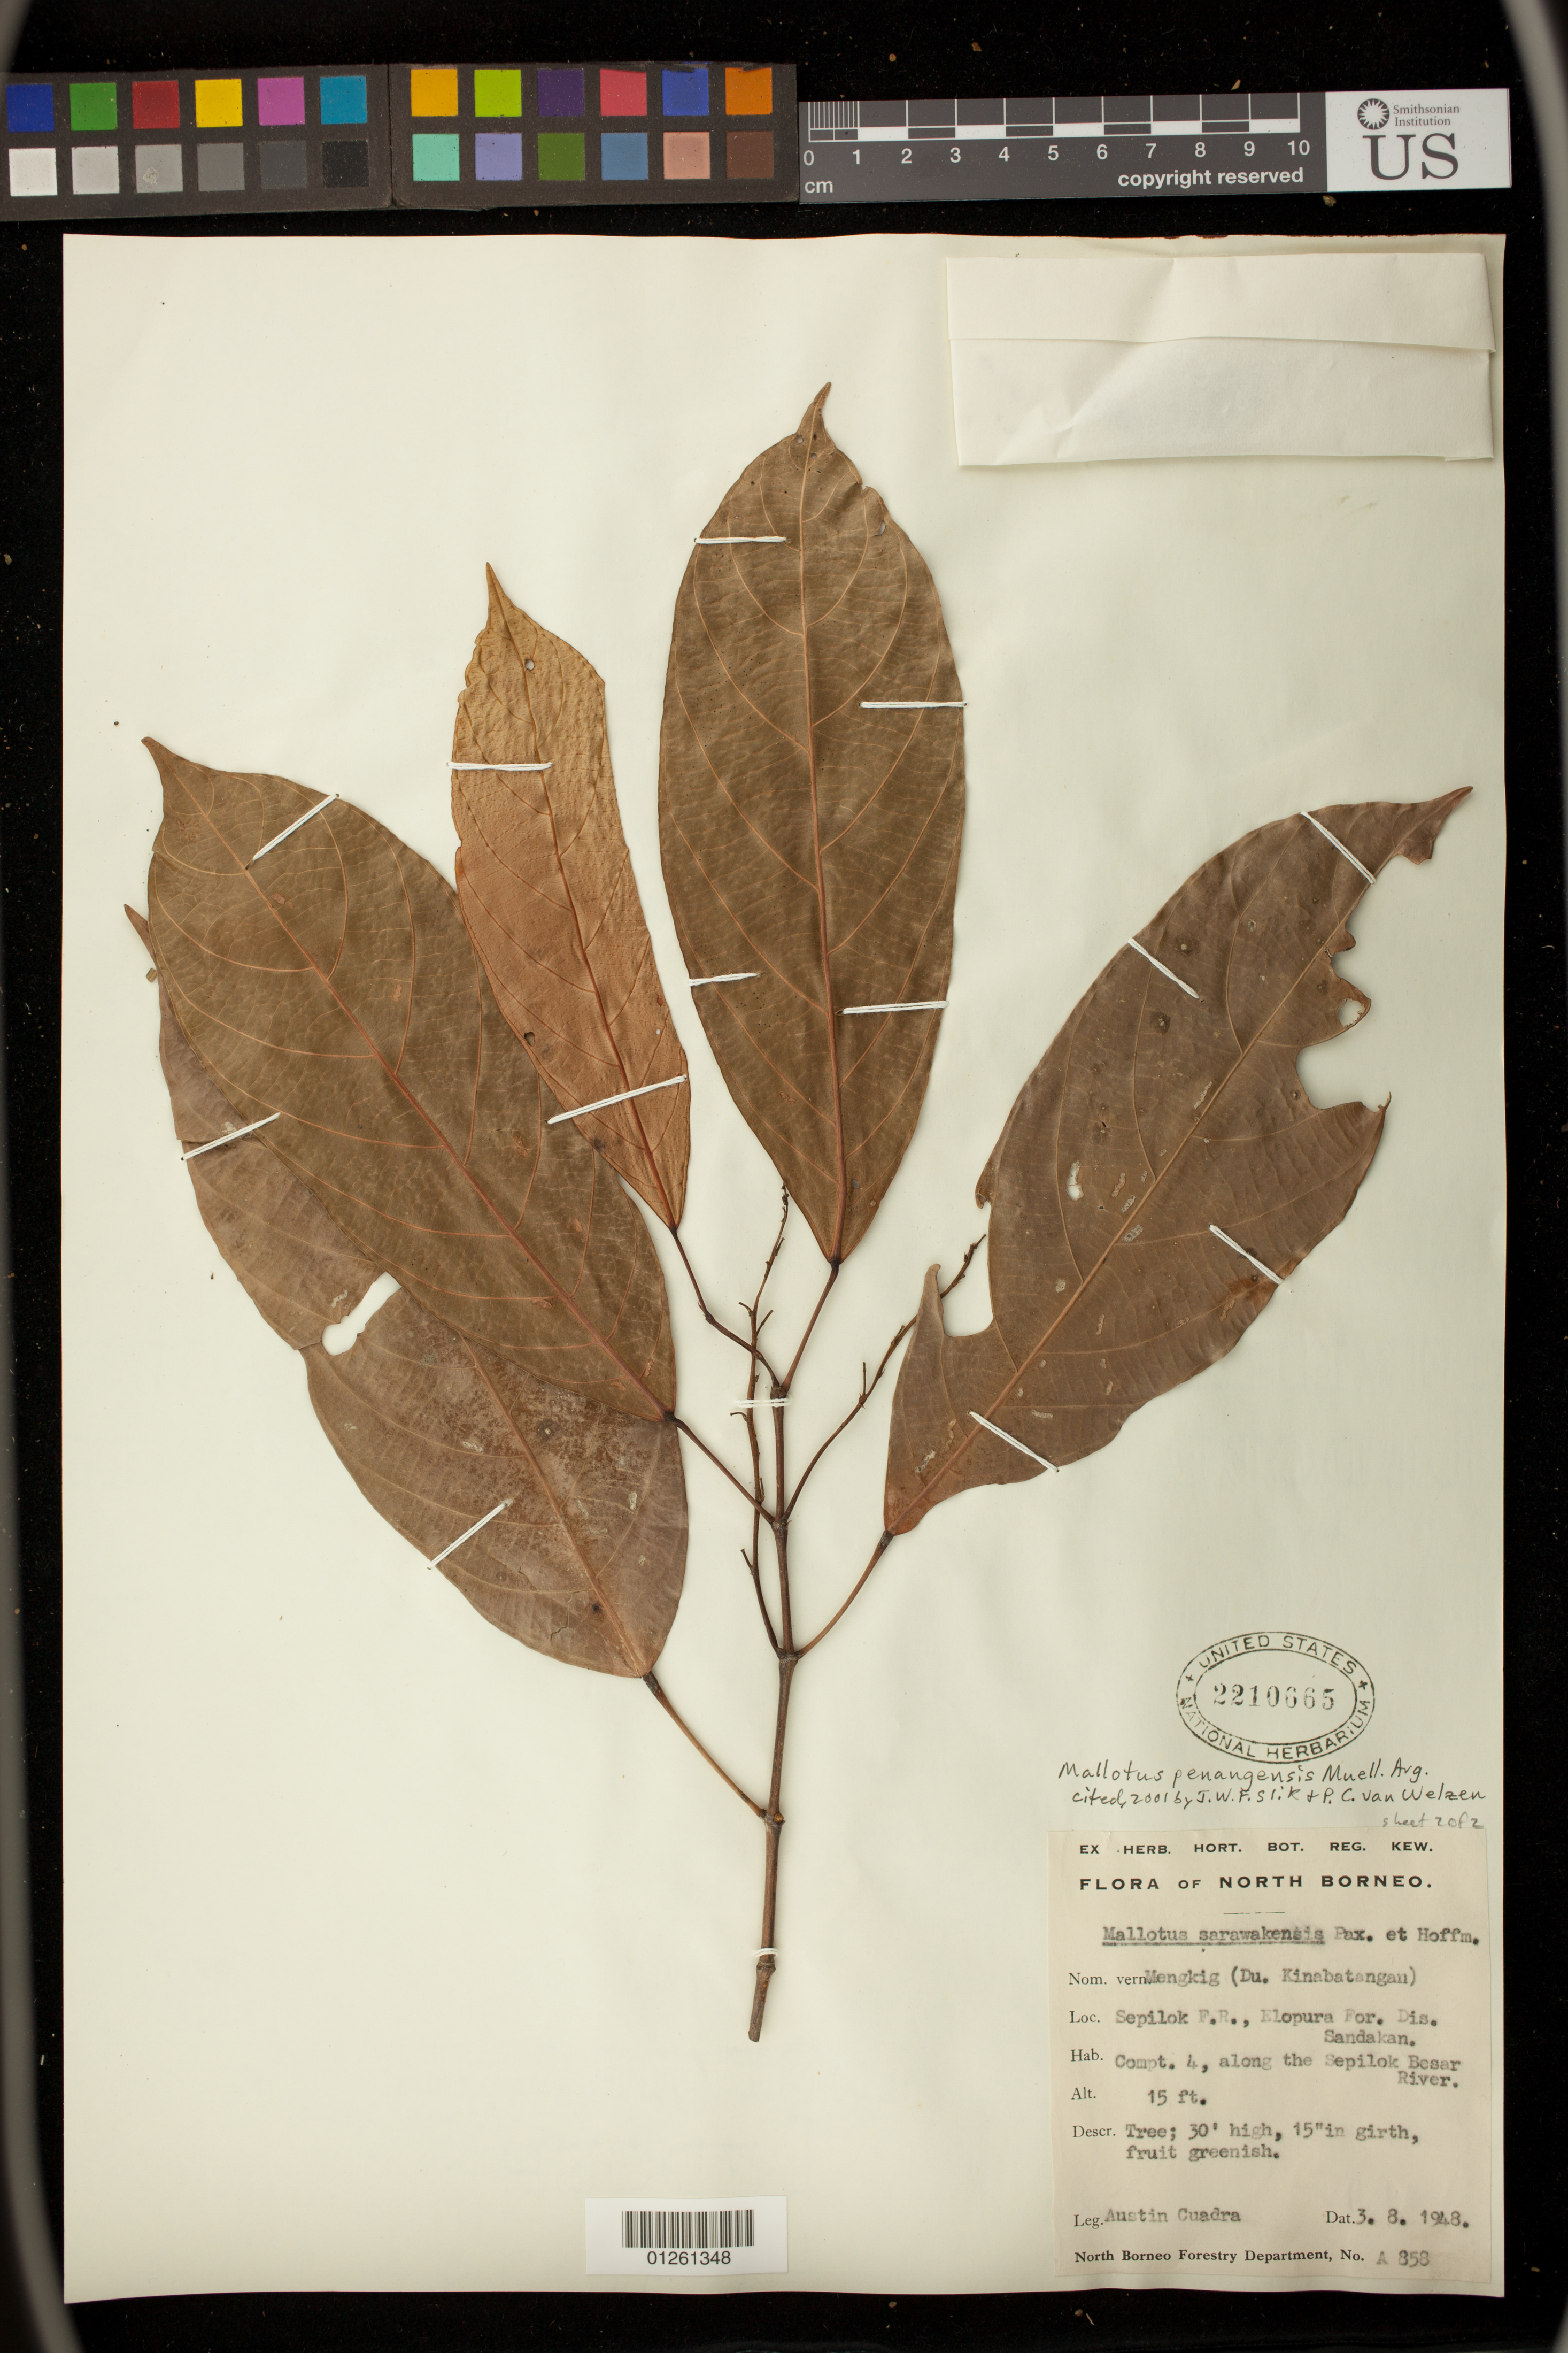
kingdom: Plantae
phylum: Tracheophyta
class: Magnoliopsida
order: Malpighiales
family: Euphorbiaceae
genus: Hancea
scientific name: Hancea penangensis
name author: (Müll. Arg.) S.E.C. Sierra et al.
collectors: A. Cuadra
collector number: A858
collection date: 1948-08-03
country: Malaysia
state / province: Sabah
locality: Sepilok Forest Reserve, Elopura Forest District, Compt 4, along the Sepilok Besar River, Sandakan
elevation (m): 5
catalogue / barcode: US 2210665